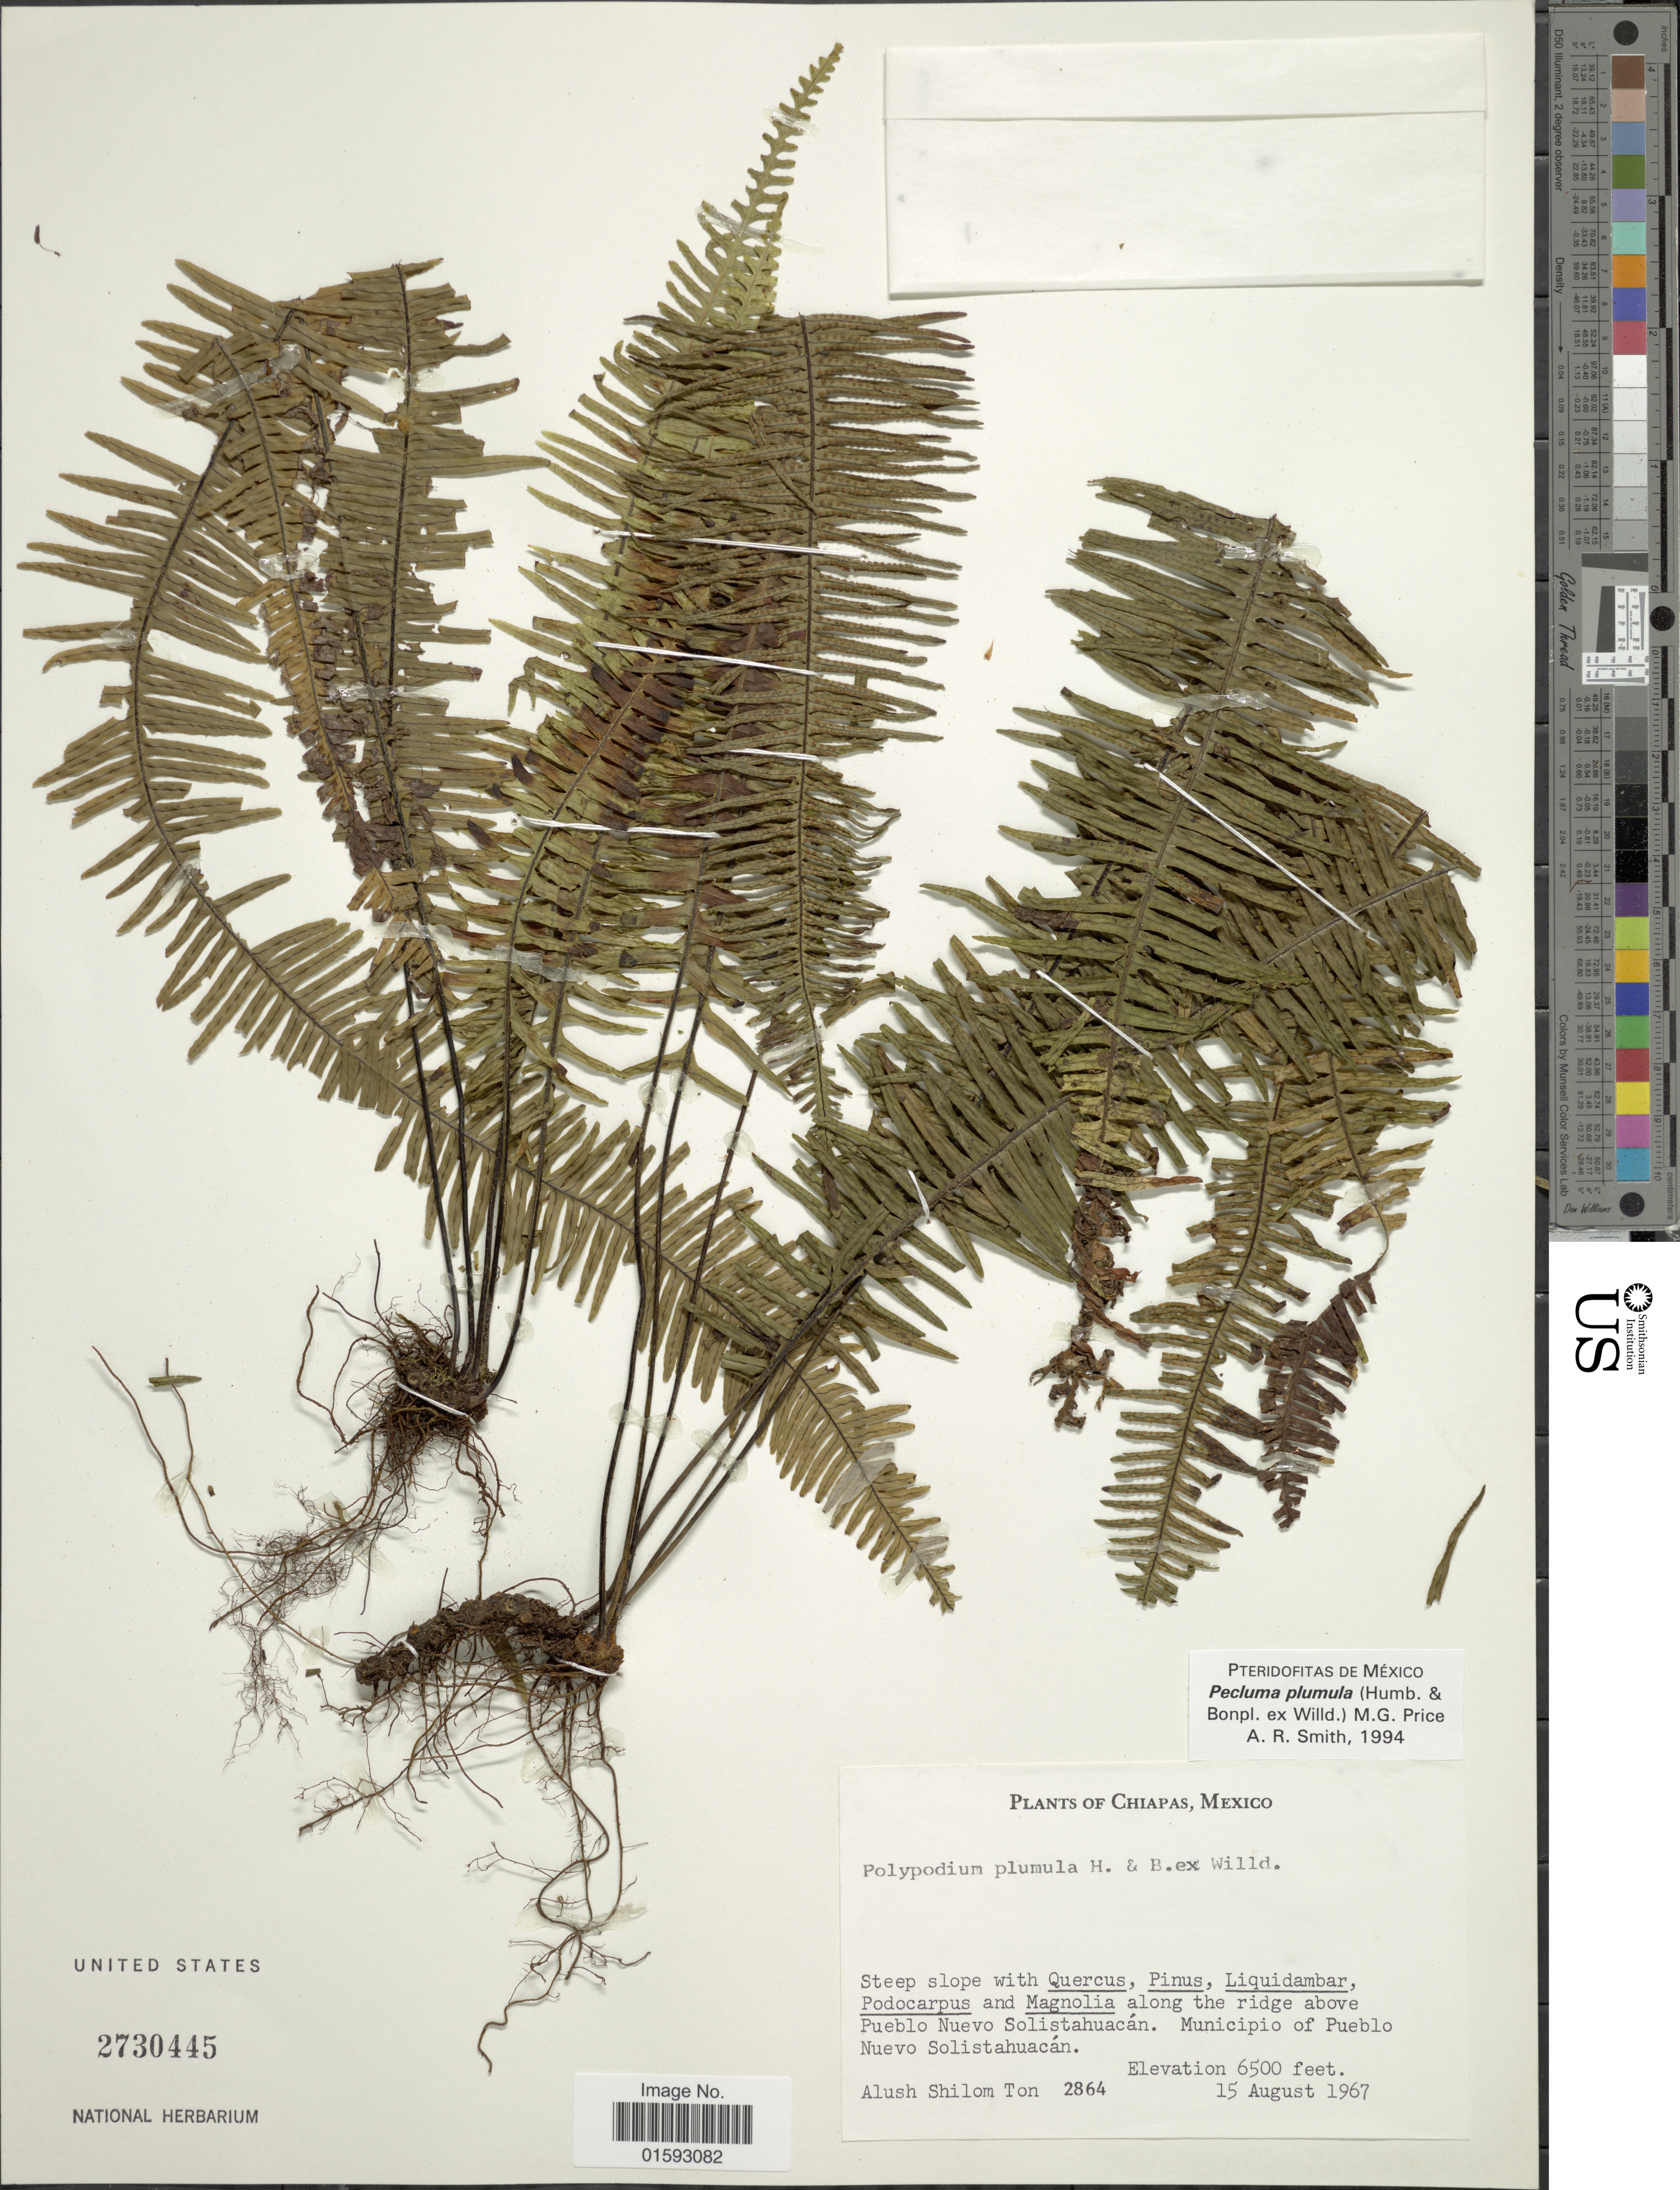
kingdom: Plantae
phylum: Tracheophyta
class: Polypodiopsida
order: Polypodiales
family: Polypodiaceae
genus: Pecluma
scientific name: Pecluma plumula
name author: (Humb. & Bonpl. ex Willd.) M.G. Price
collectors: A. S. Ton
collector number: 2864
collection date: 1967-08-15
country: Mexico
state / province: Chiapas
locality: Along the ridge above Pueblo Nuevo Solistahuacan. Muncipio of Pueblo Nuevo Solistahuacan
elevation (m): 1981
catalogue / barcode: US 2730445